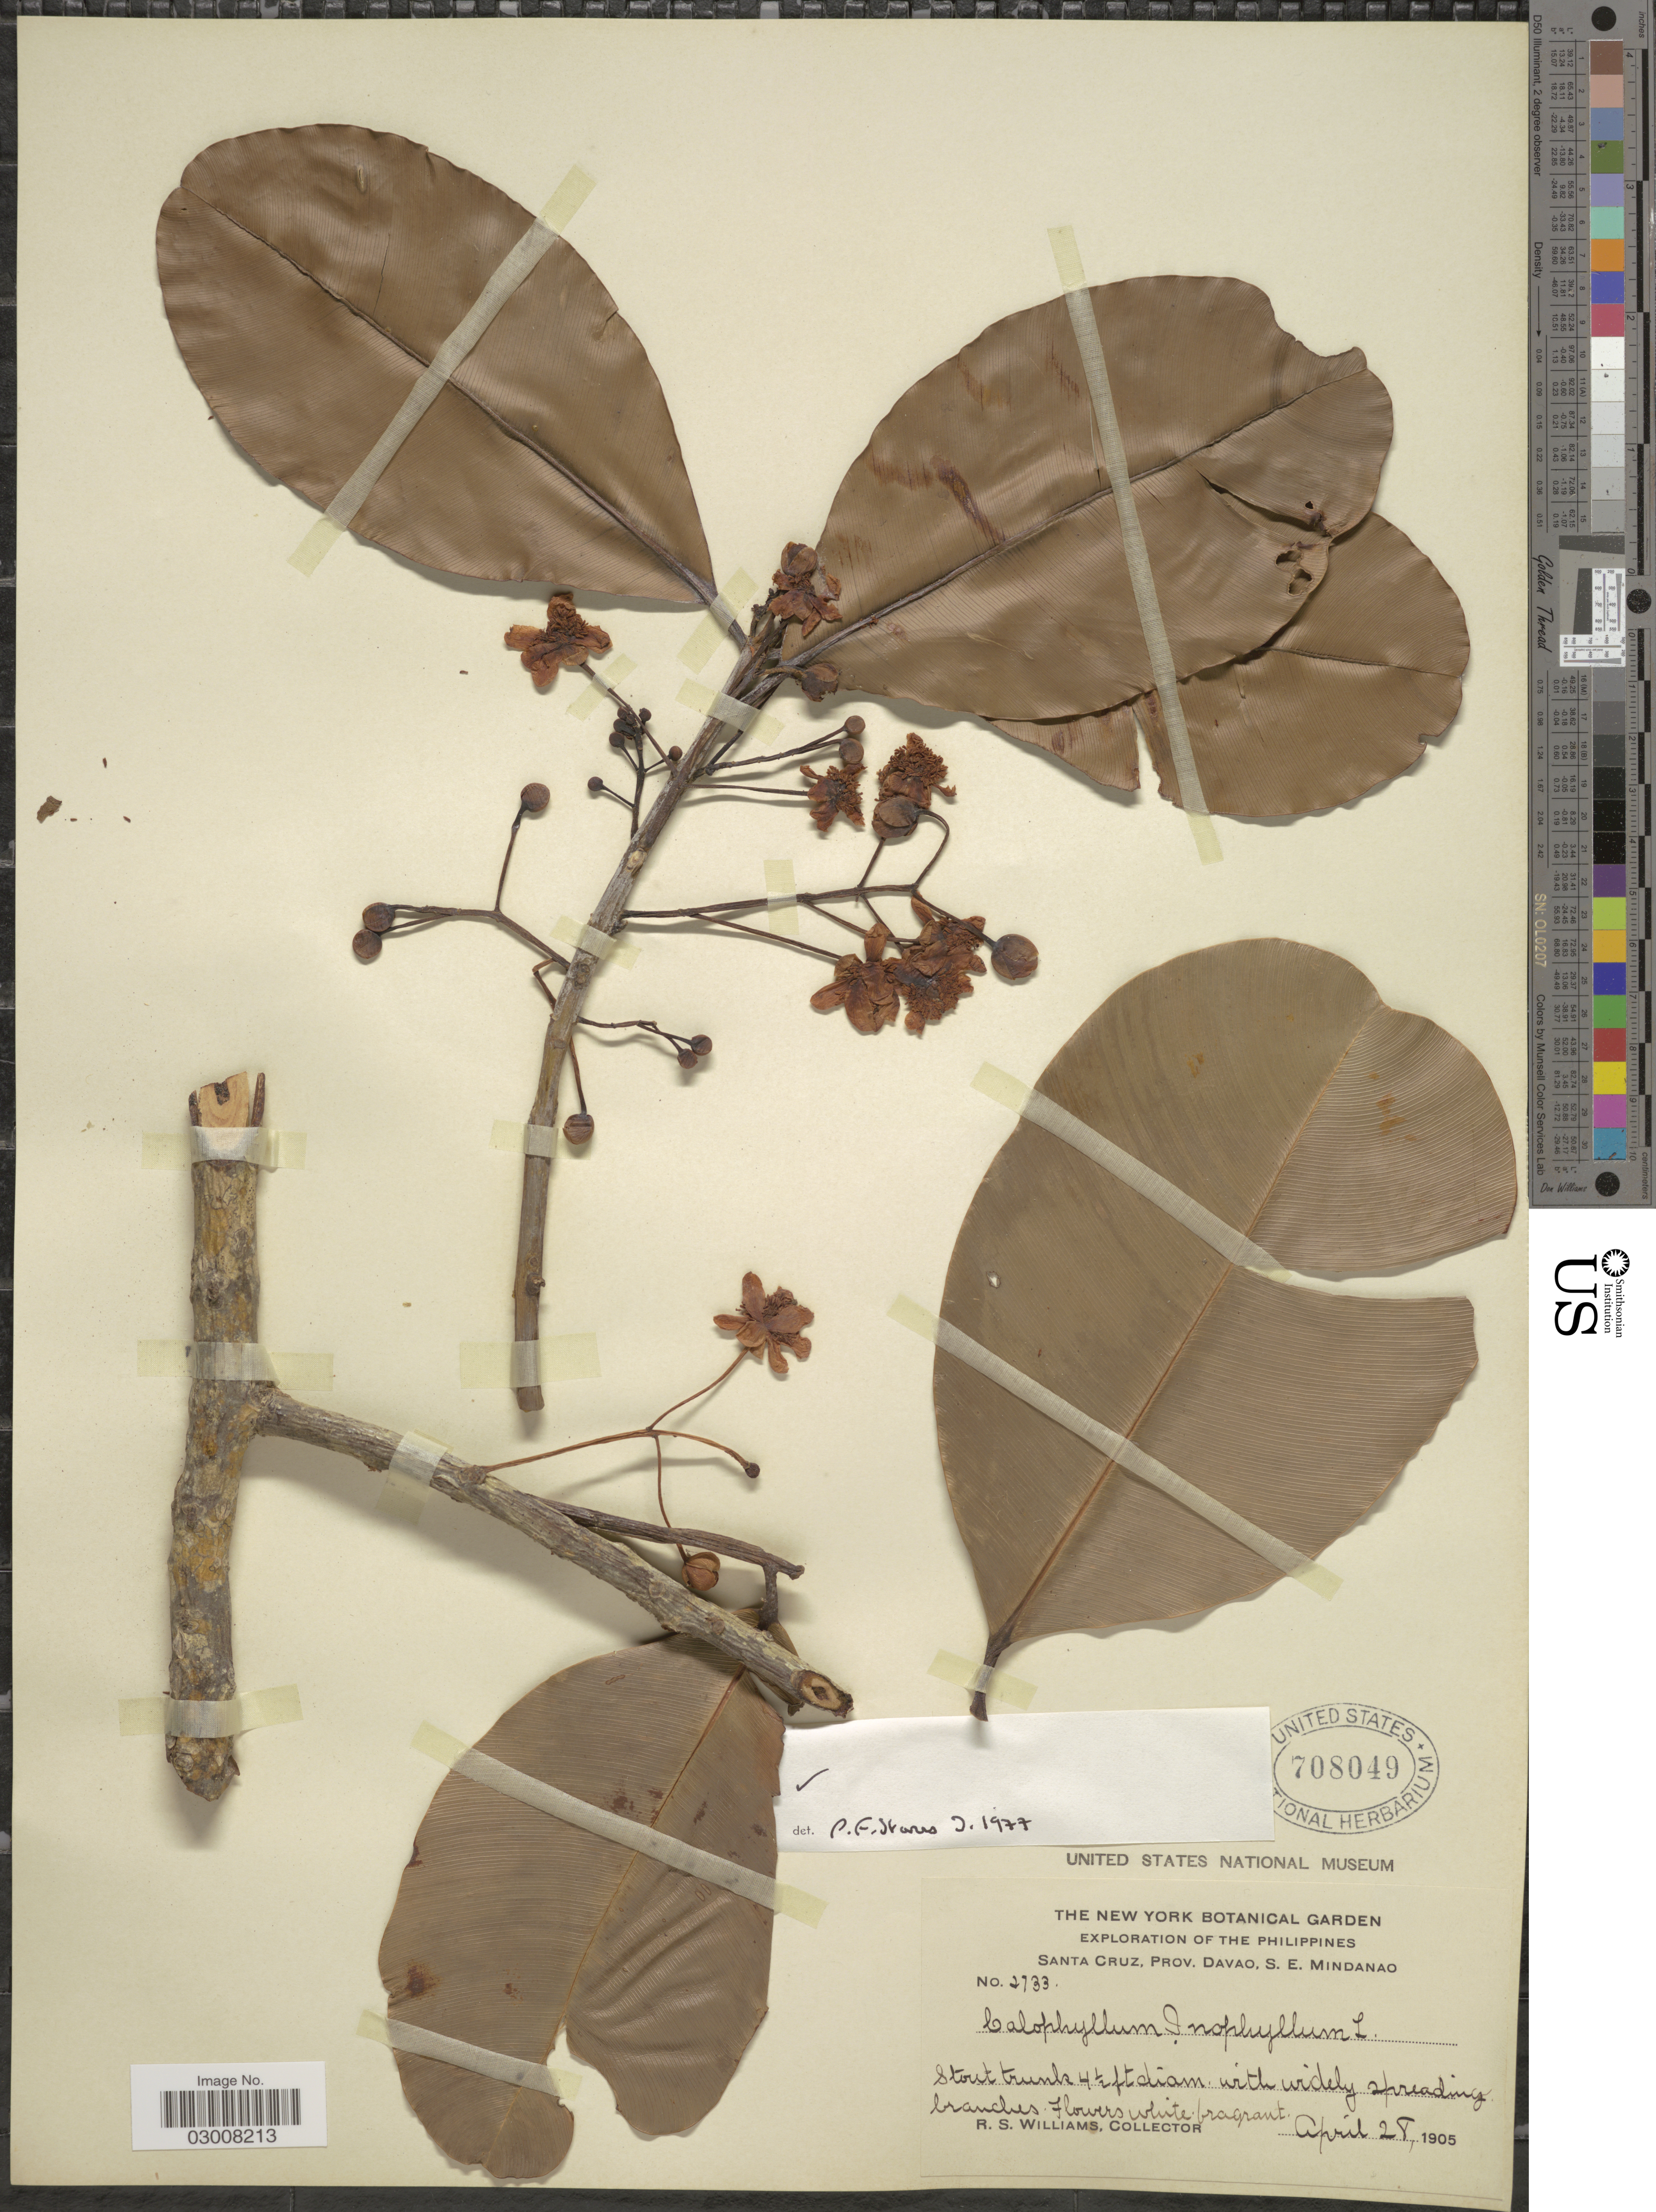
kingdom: Plantae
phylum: Tracheophyta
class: Magnoliopsida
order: Malpighiales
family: Calophyllaceae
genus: Calophyllum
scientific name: Calophyllum inophyllum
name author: L.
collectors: R. S. Williams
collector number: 2733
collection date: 1905-04-28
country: Philippines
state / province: Davao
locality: Santa Cruz, Prov. Davao, S.E. Mindanao.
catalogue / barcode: US 708049